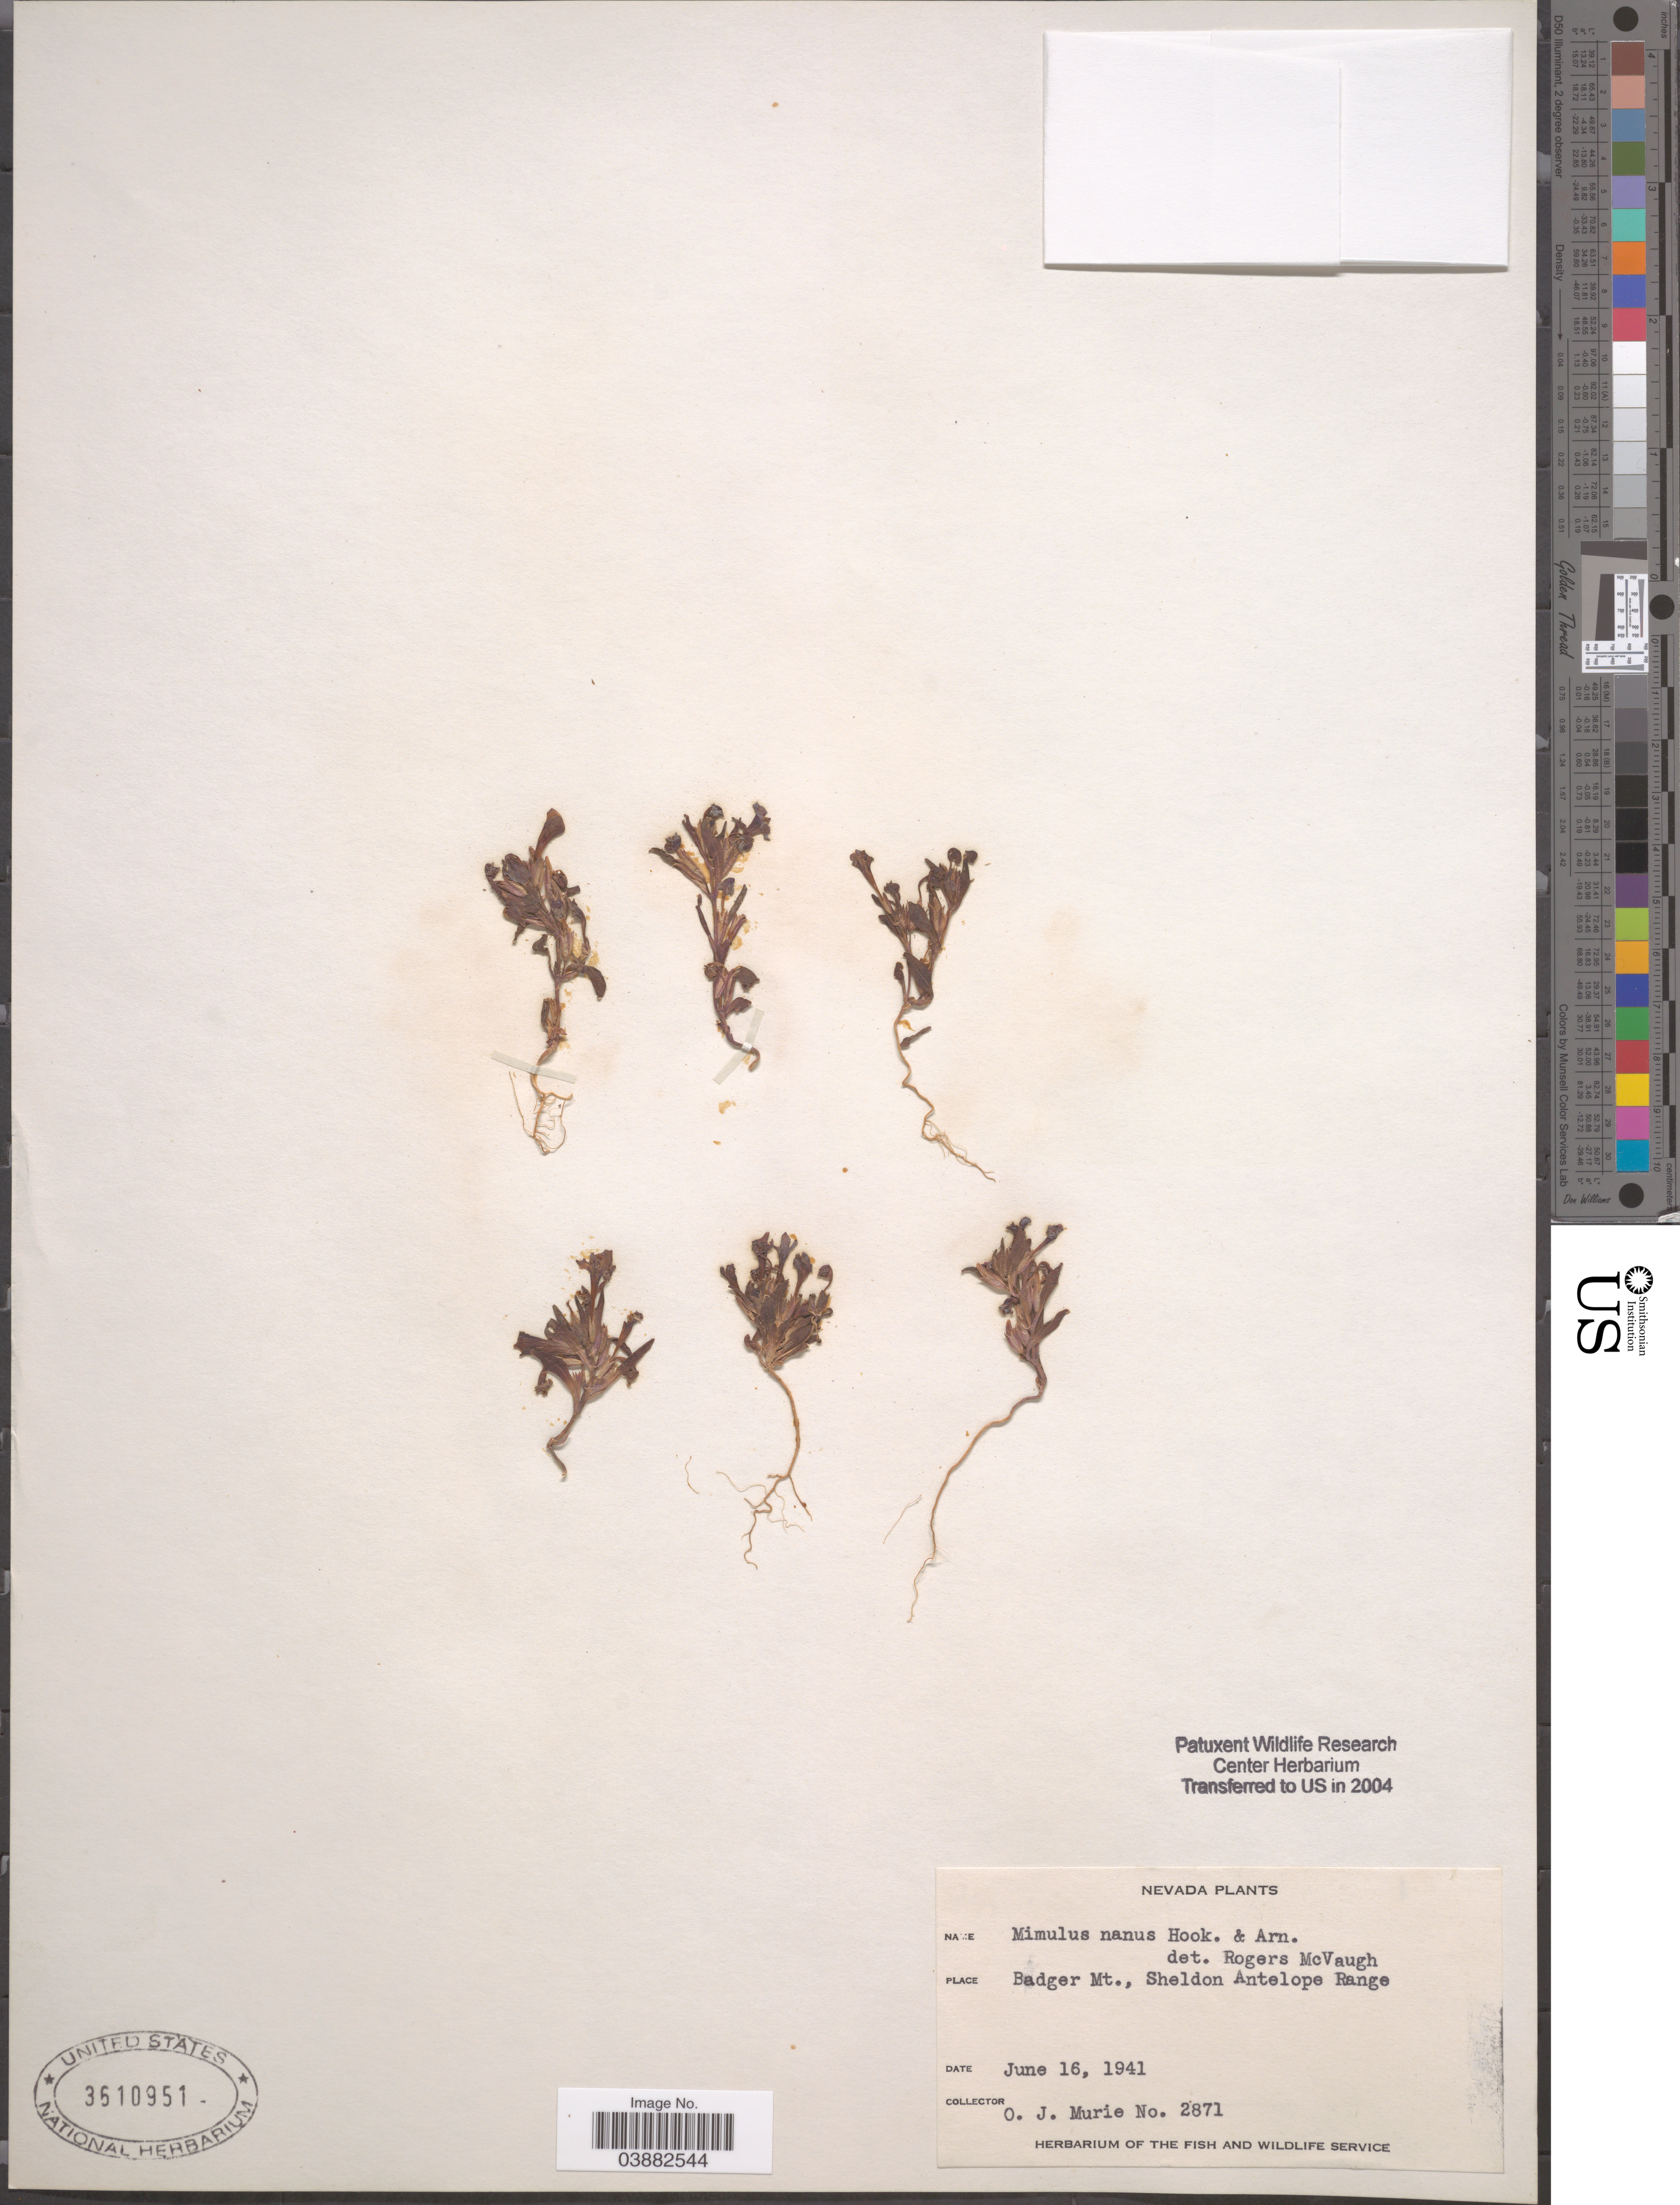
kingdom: Plantae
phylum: Tracheophyta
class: Magnoliopsida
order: Lamiales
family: Phrymaceae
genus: Mimulus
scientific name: Mimulus nanus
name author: Hook. & Arn.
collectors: O. Murie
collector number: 2871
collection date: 1941-06-16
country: United States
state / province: Nevada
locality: Badger Mt., Sheldon Antelope Range.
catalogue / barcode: US 3610951